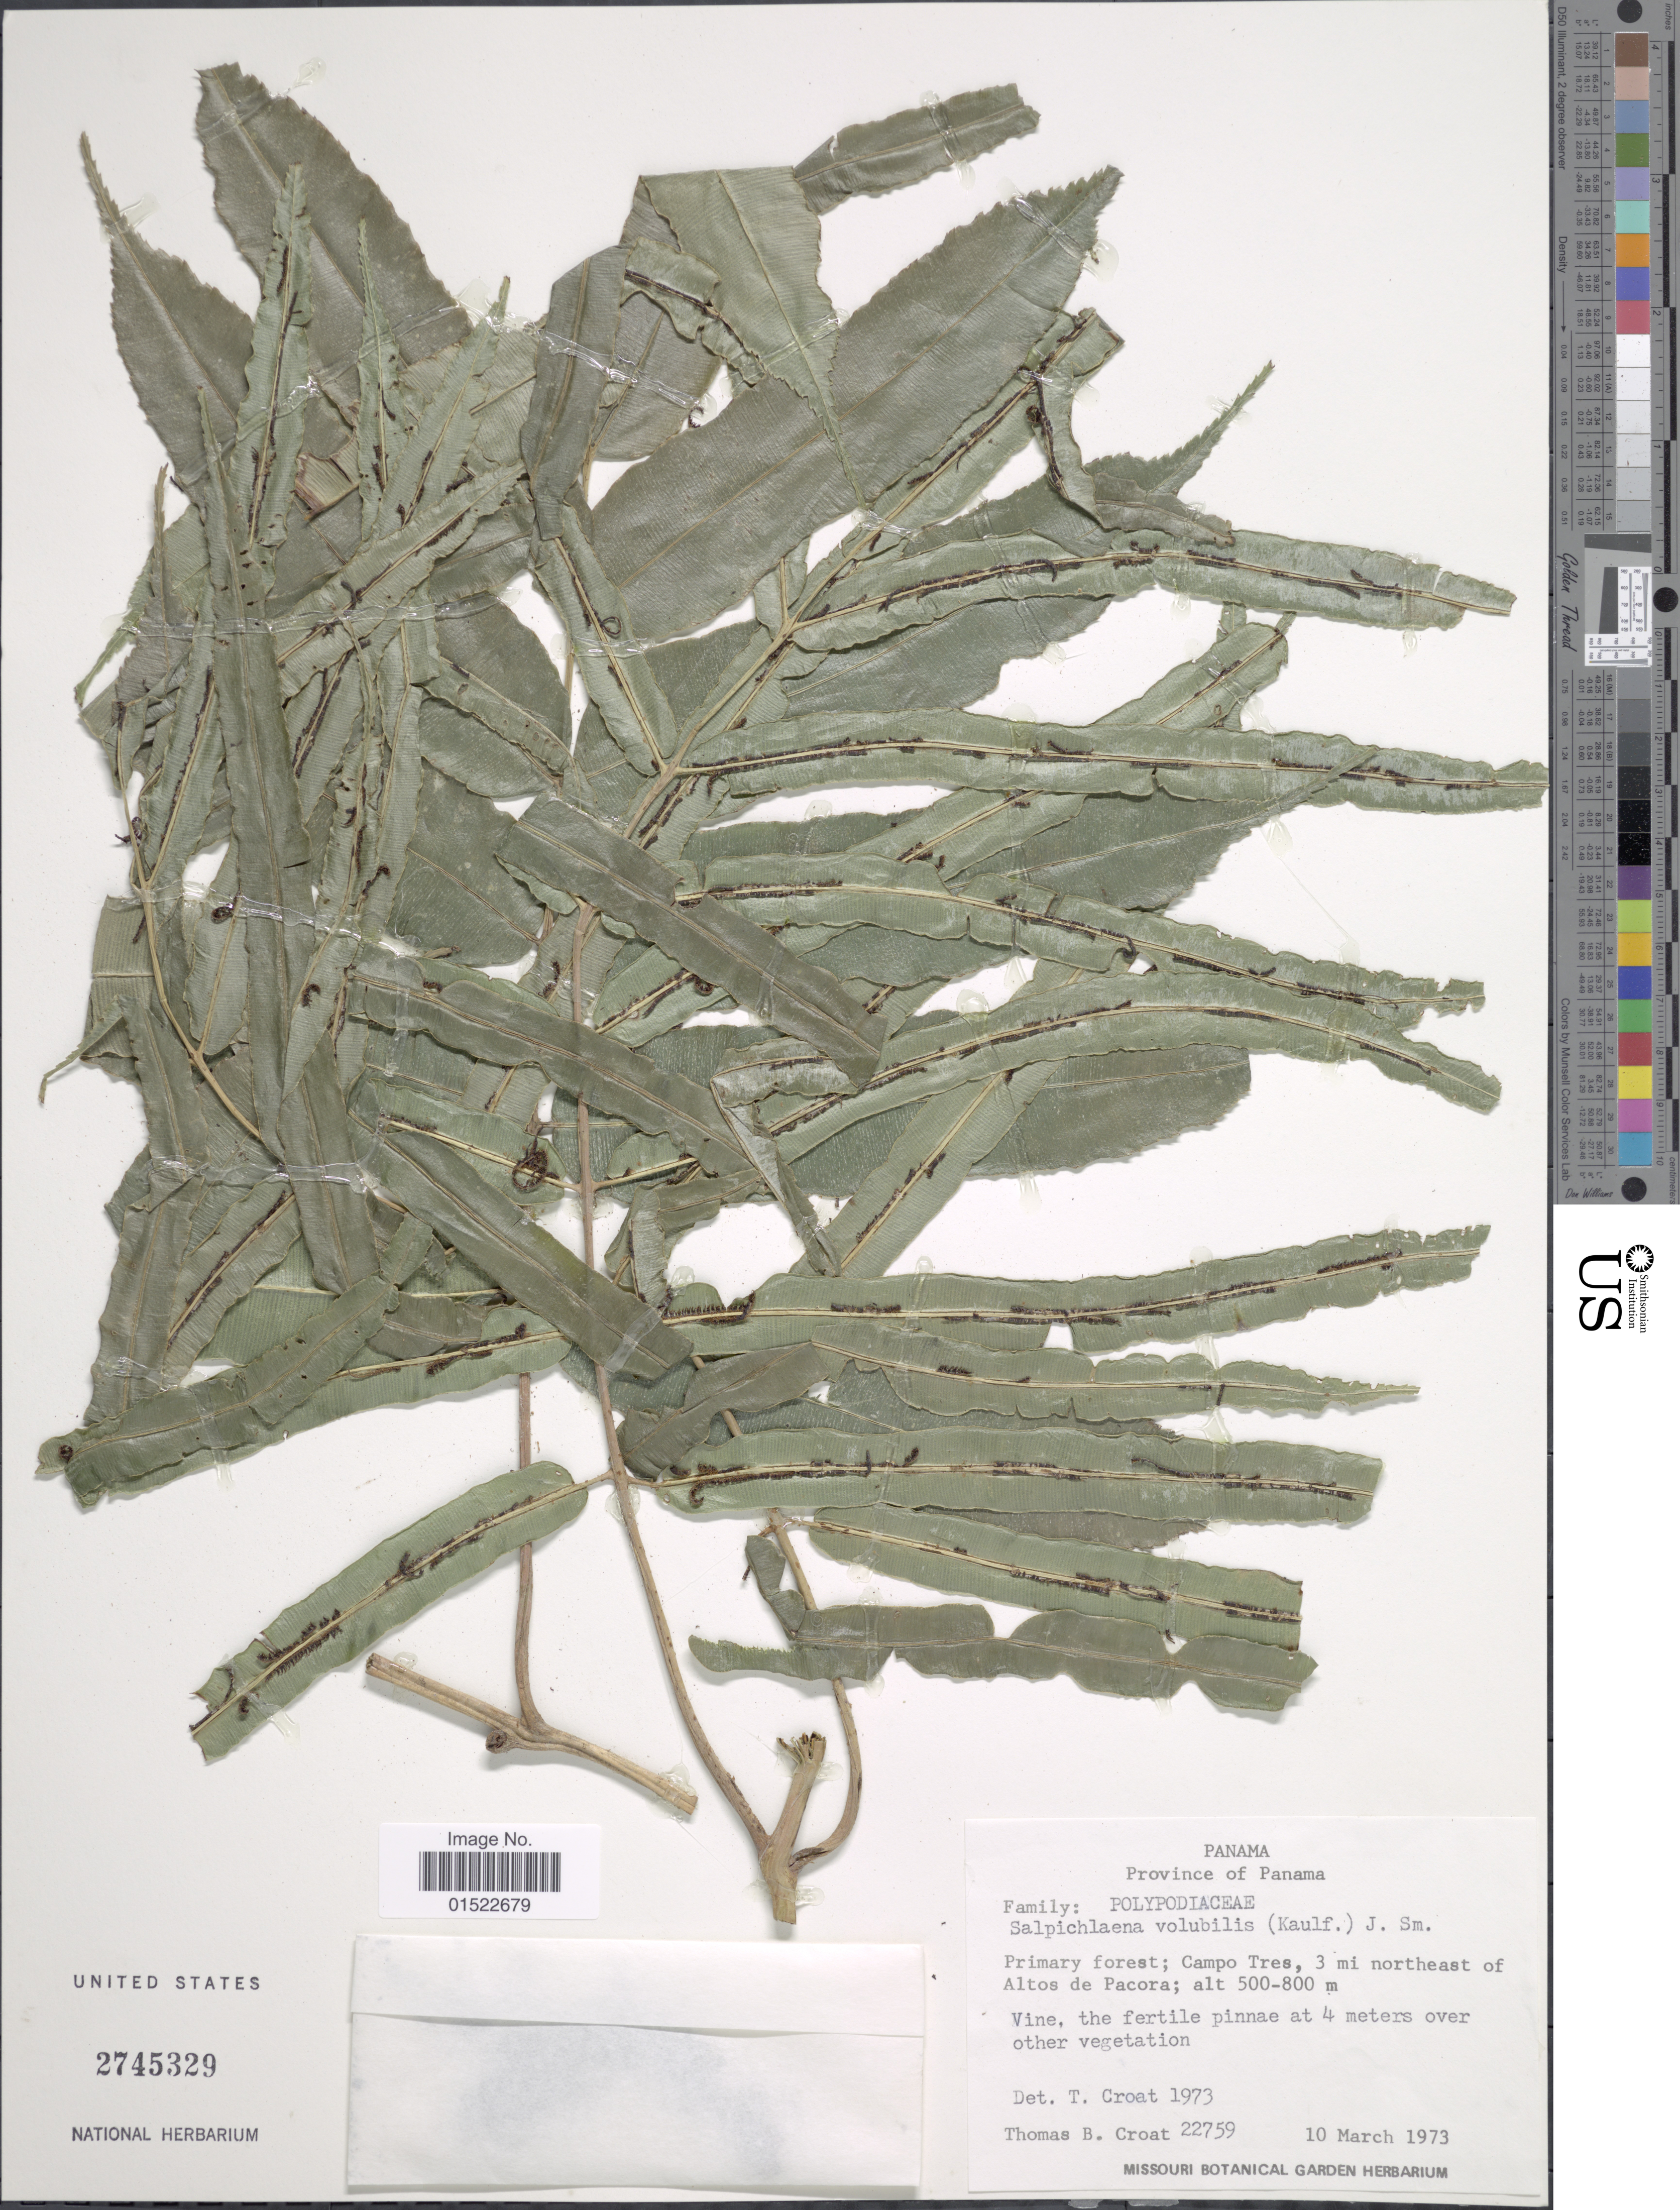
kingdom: Plantae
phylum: Tracheophyta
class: Polypodiopsida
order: Polypodiales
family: Blechnaceae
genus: Salpichlaena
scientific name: Salpichlaena volubilis subsp. volubilis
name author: (Kaulf.) J. Sm.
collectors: T. B. Croat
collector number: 22759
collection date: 1973-03-10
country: Panama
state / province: Panamá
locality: Primary forest, Campo Tres, 3 mi northeast of Altos de Pacora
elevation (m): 500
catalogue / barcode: US 2745329